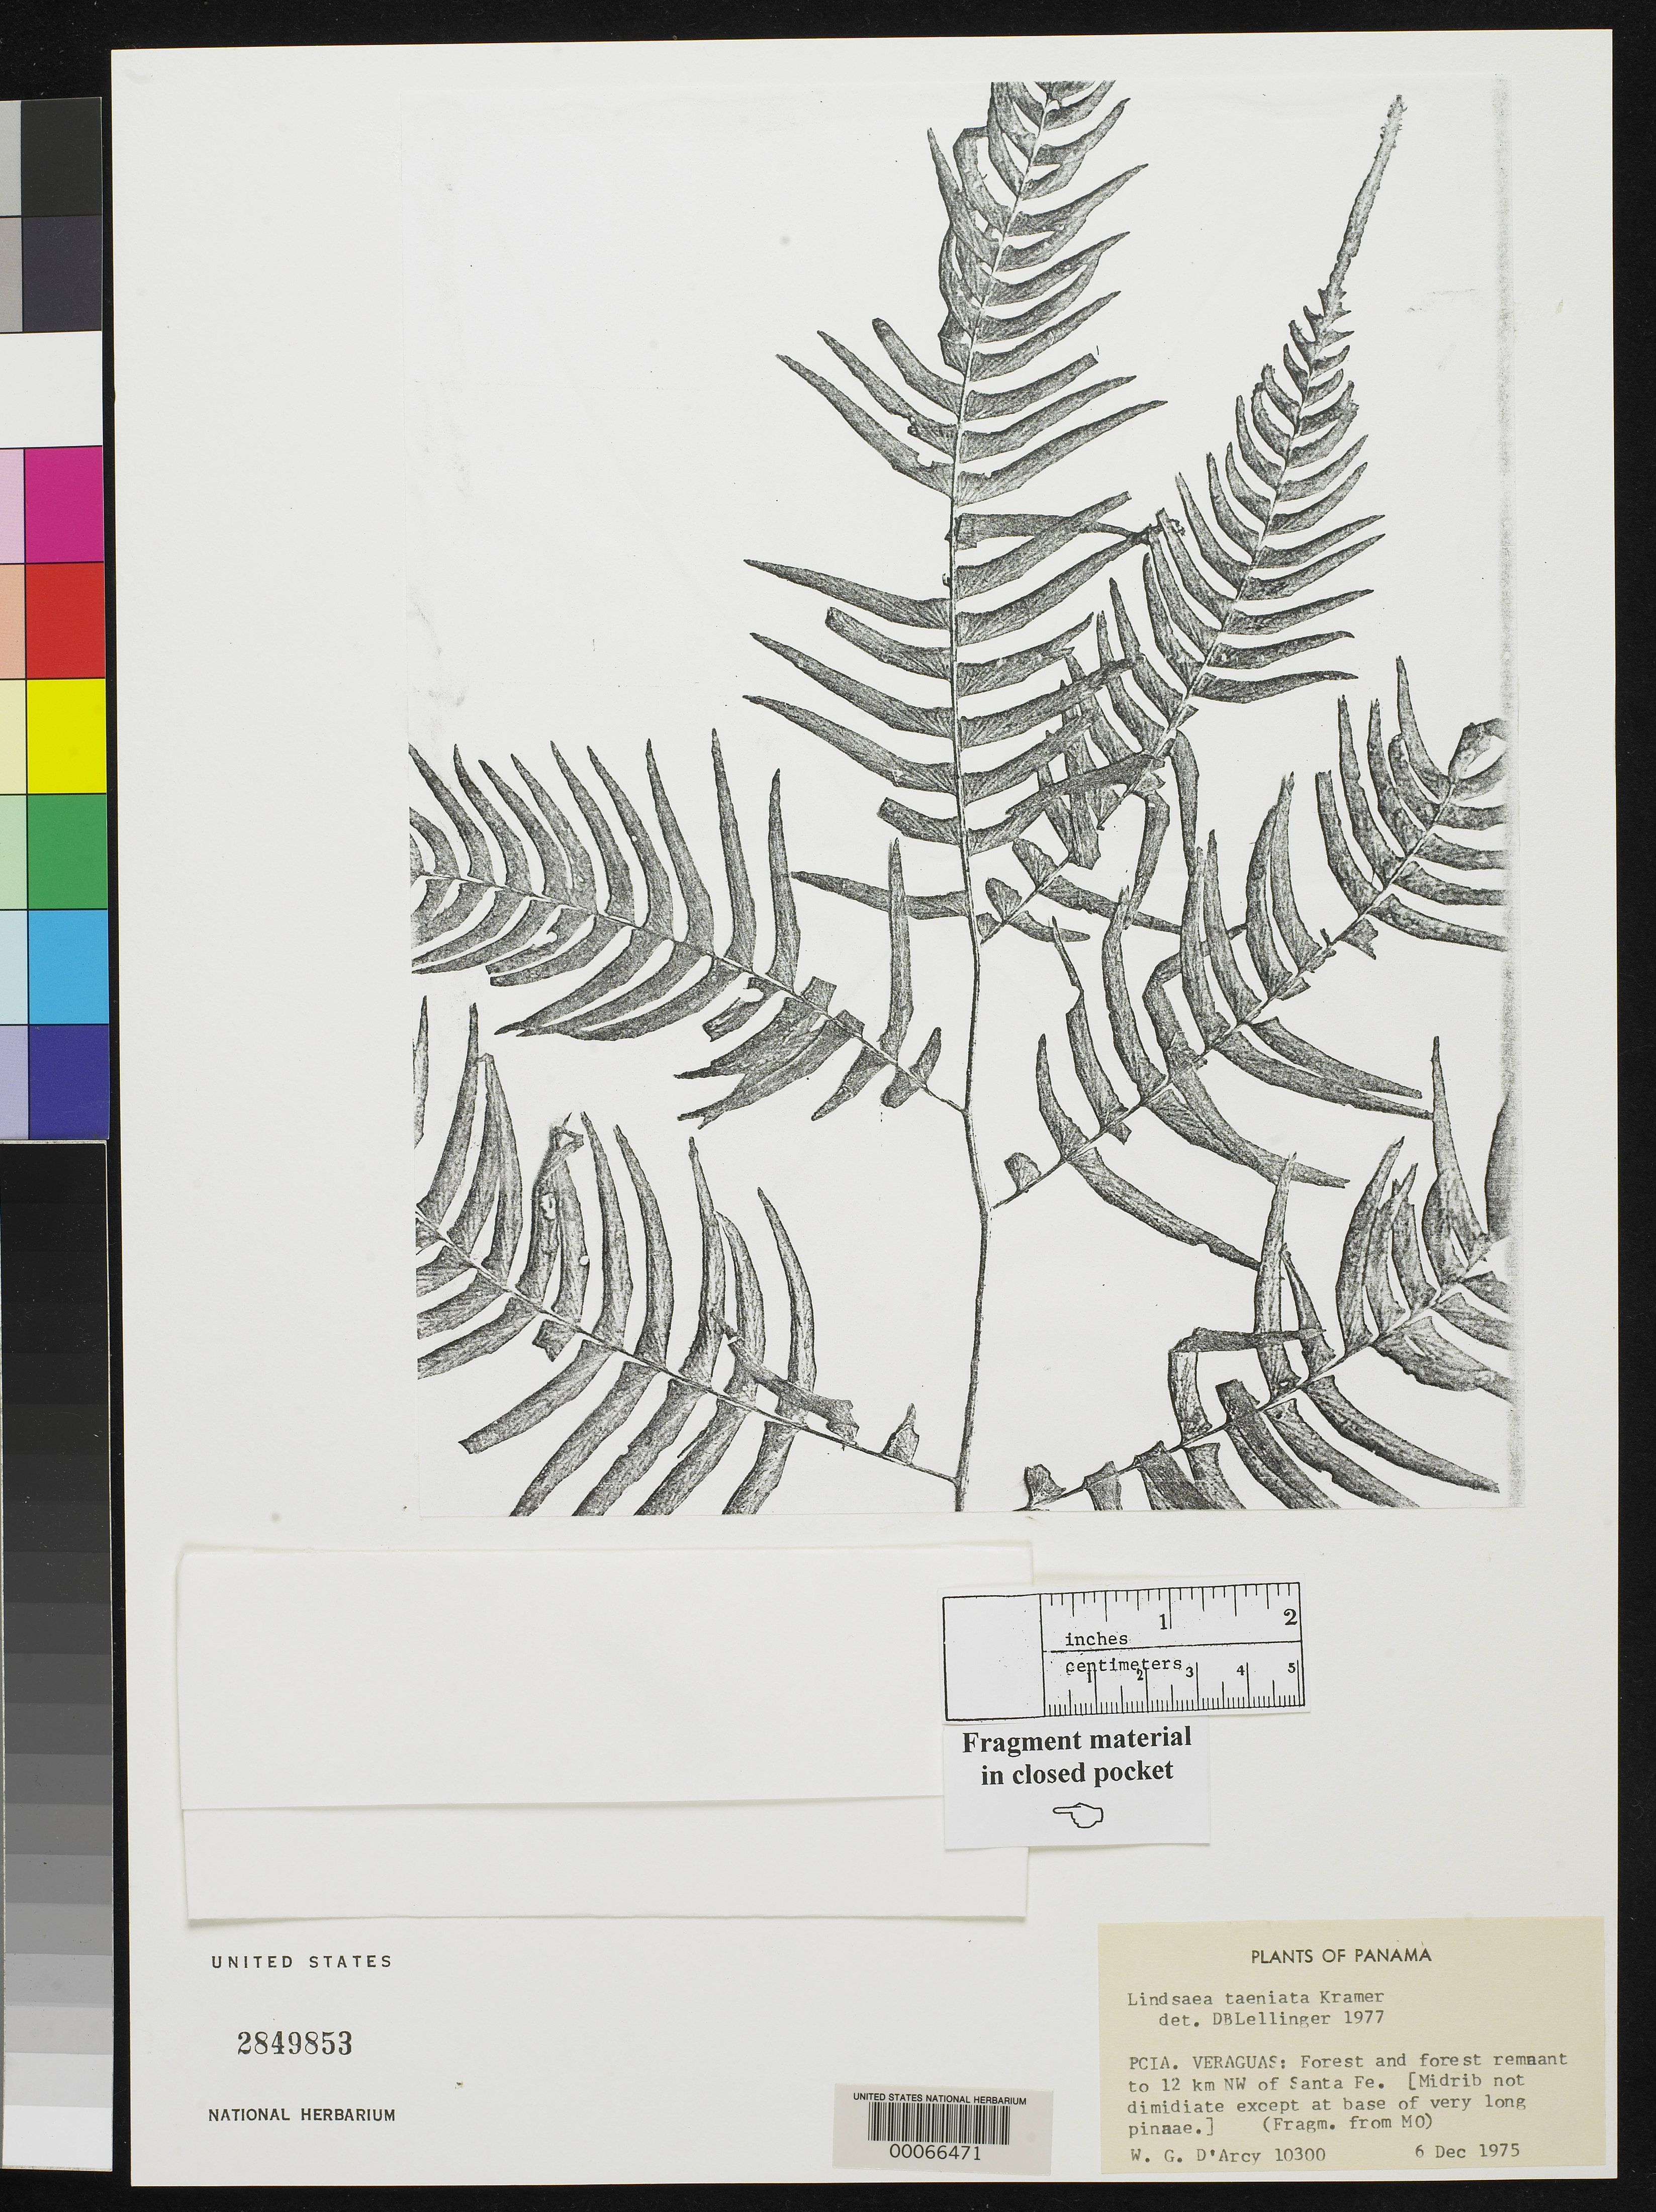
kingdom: Plantae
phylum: Tracheophyta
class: Polypodiopsida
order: Polypodiales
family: Lindsaeaceae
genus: Lindsaea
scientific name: Lindsaea venustissima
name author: L.D. Gómez in L.D. Gómez & Gómez-Laur.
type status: Type Fragment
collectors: W. G. D'Arcy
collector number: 10300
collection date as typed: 06 Dec 1975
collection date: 1975-12-06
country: Panama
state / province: Veraguas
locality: N W of Santa Fe.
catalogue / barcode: US 2849853